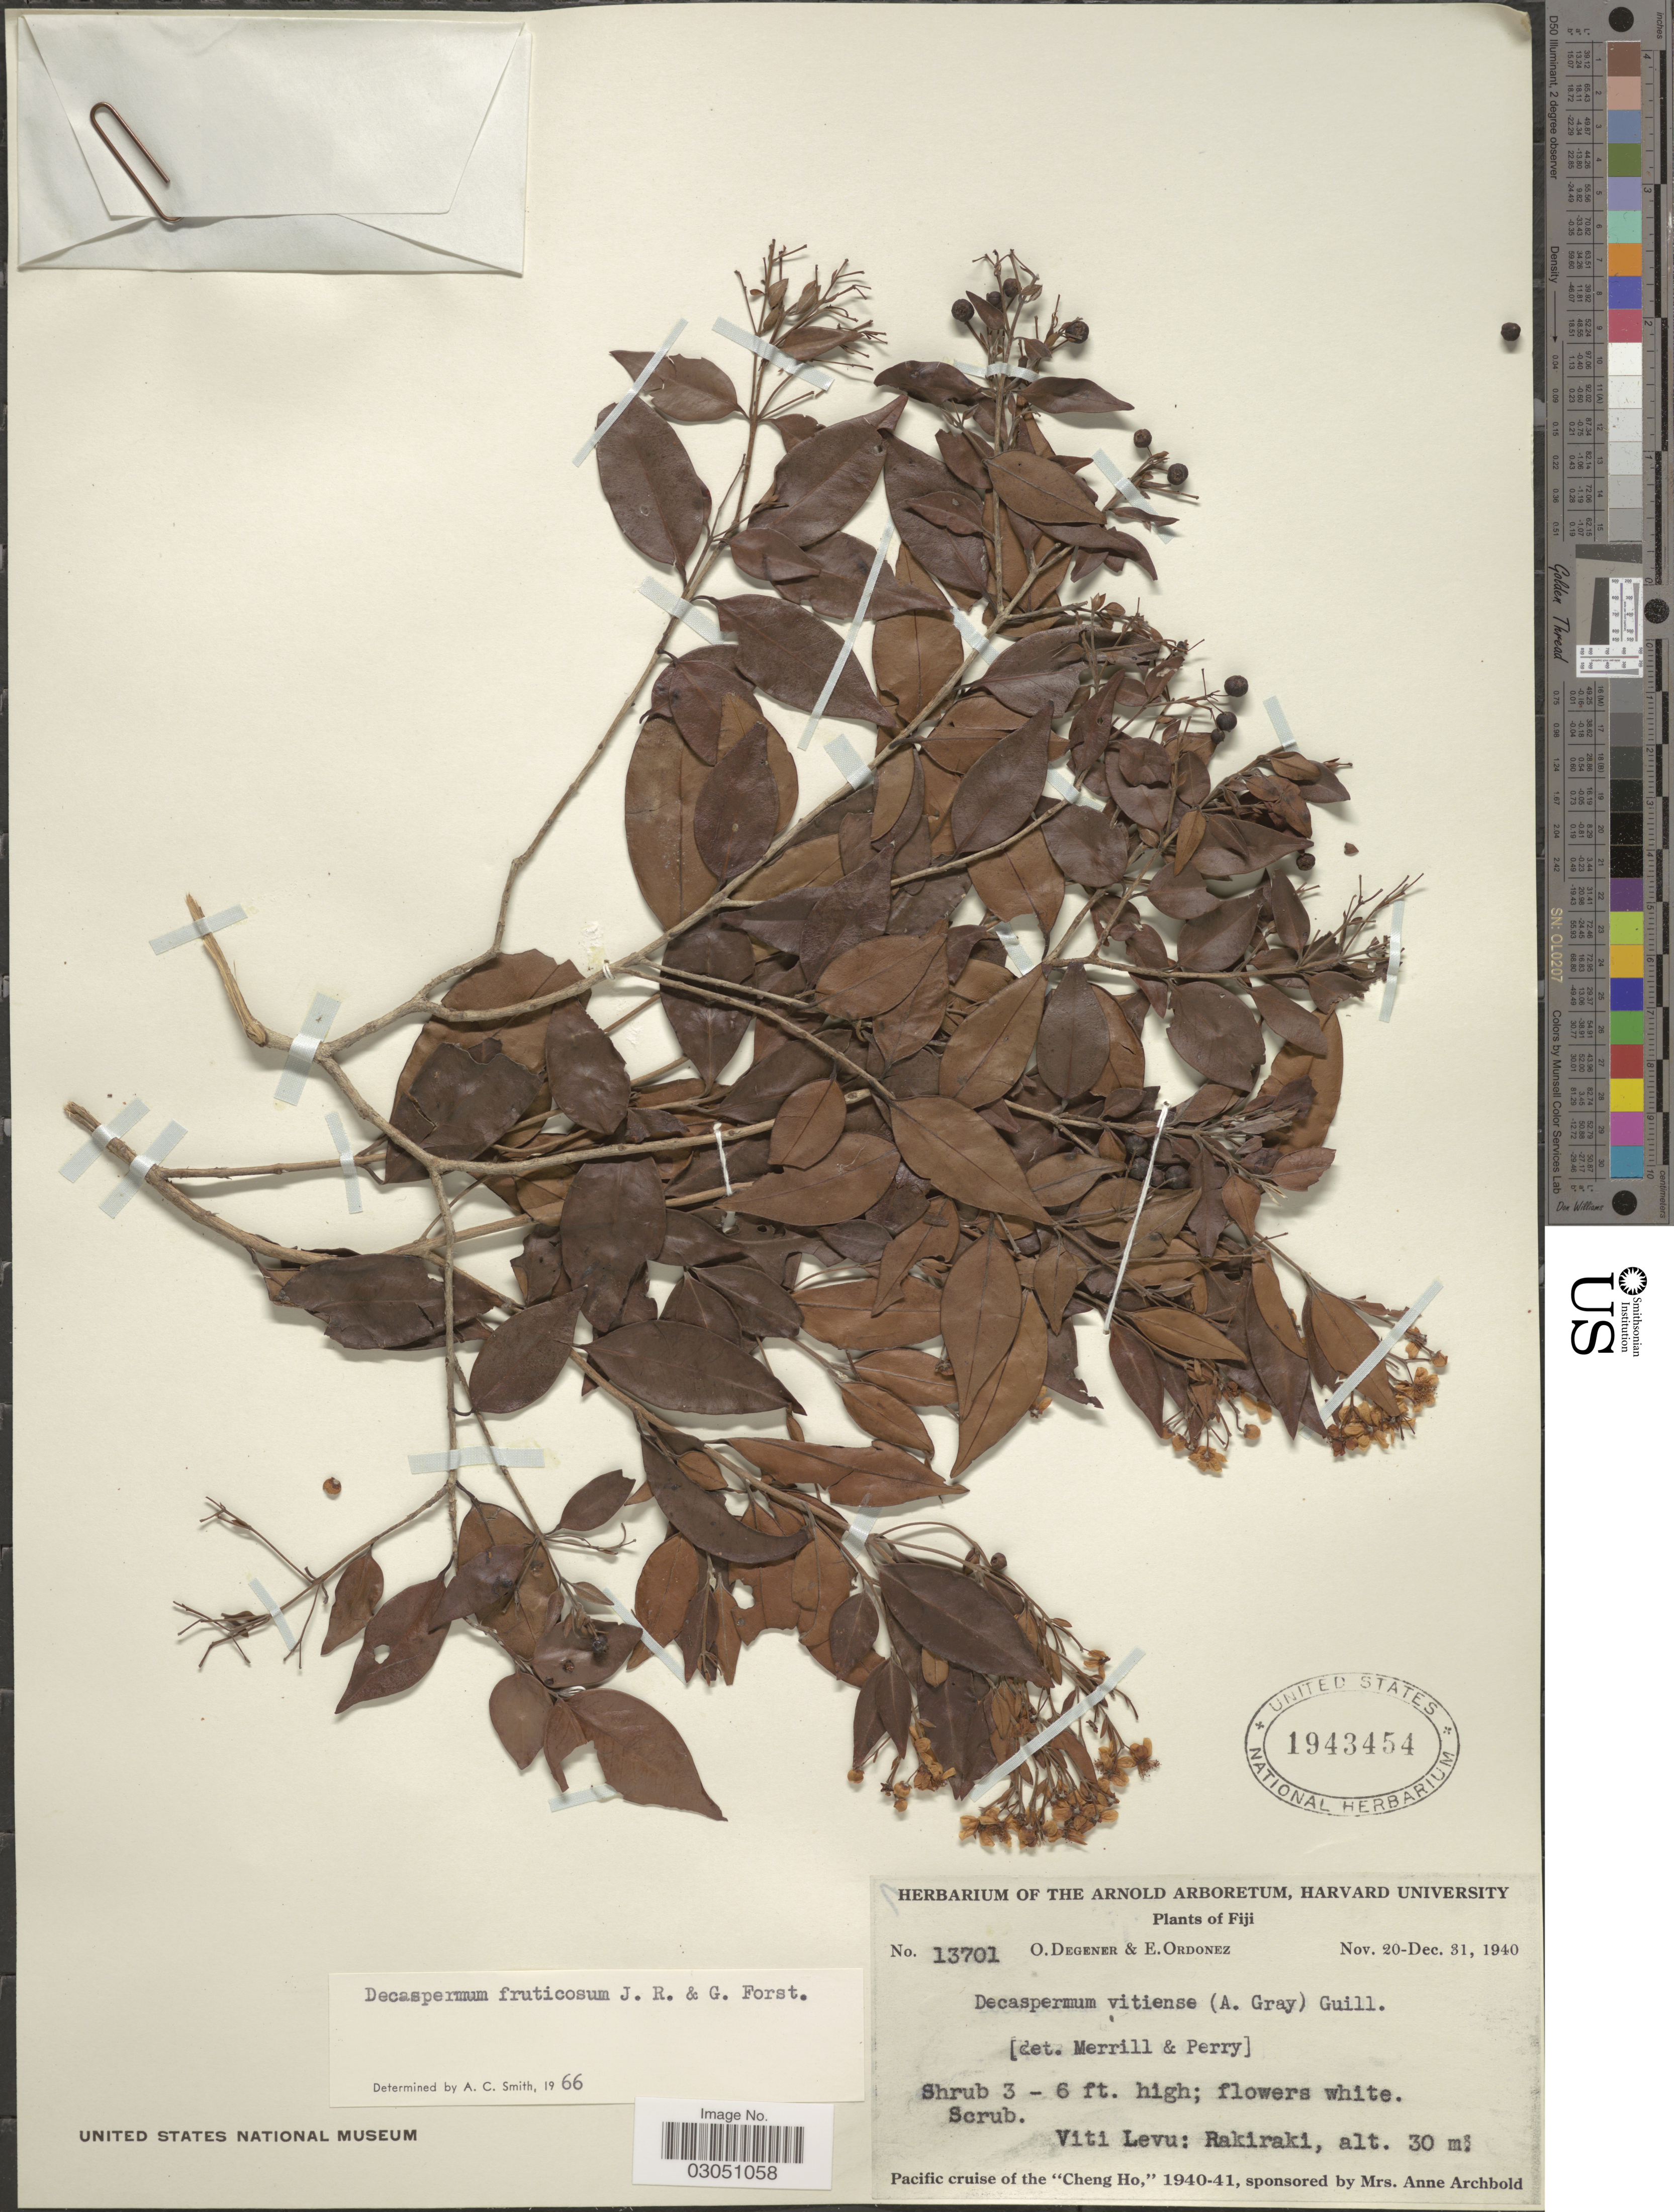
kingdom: Plantae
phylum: Tracheophyta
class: Magnoliopsida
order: Myrtales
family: Myrtaceae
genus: Decaspermum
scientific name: Decaspermum fruticosum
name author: J.R. Forst. & G. Forst.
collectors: O. Degener & E. Ordonez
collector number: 13701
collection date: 1940-11-20/1940-12-31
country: Fiji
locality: Viti Levu: Rakiraki.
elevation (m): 30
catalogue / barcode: US 1943454